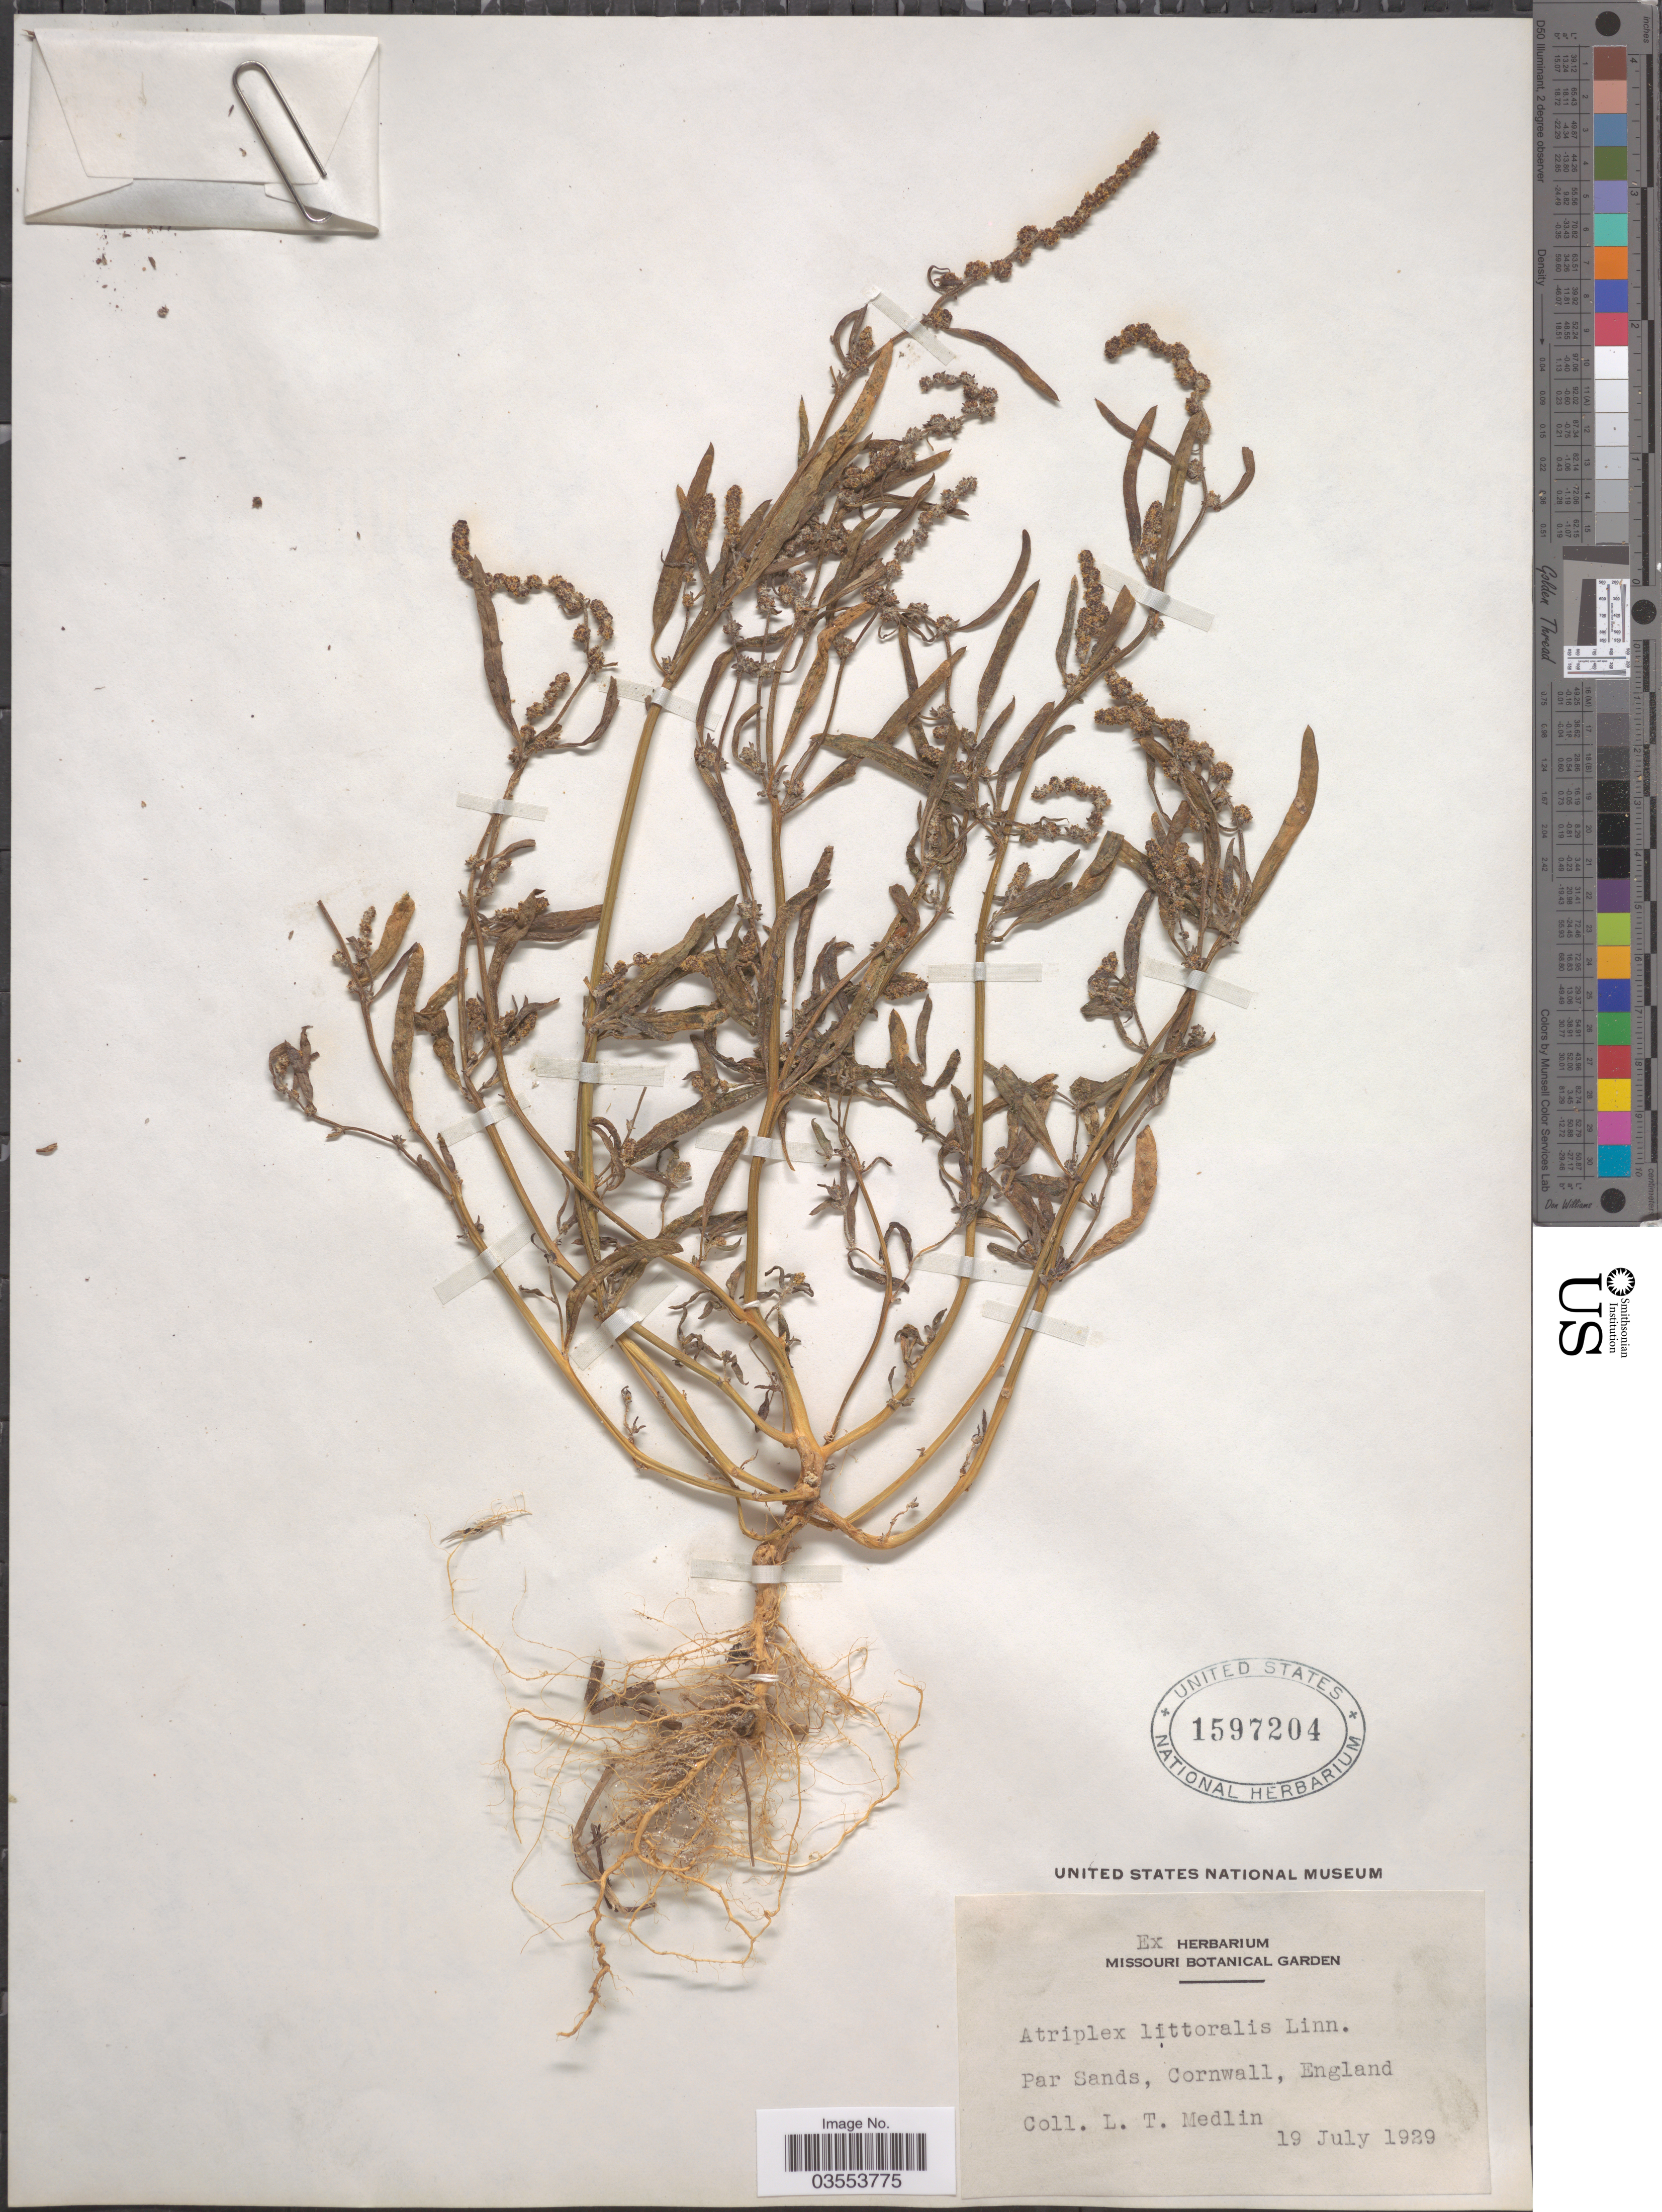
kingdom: Plantae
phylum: Tracheophyta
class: Magnoliopsida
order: Caryophyllales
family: Amaranthaceae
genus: Atriplex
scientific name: Atriplex littoralis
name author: L.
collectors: L. Medlin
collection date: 1929-07-19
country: United Kingdom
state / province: England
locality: Par Sands, Cornwall.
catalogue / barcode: US 1597204